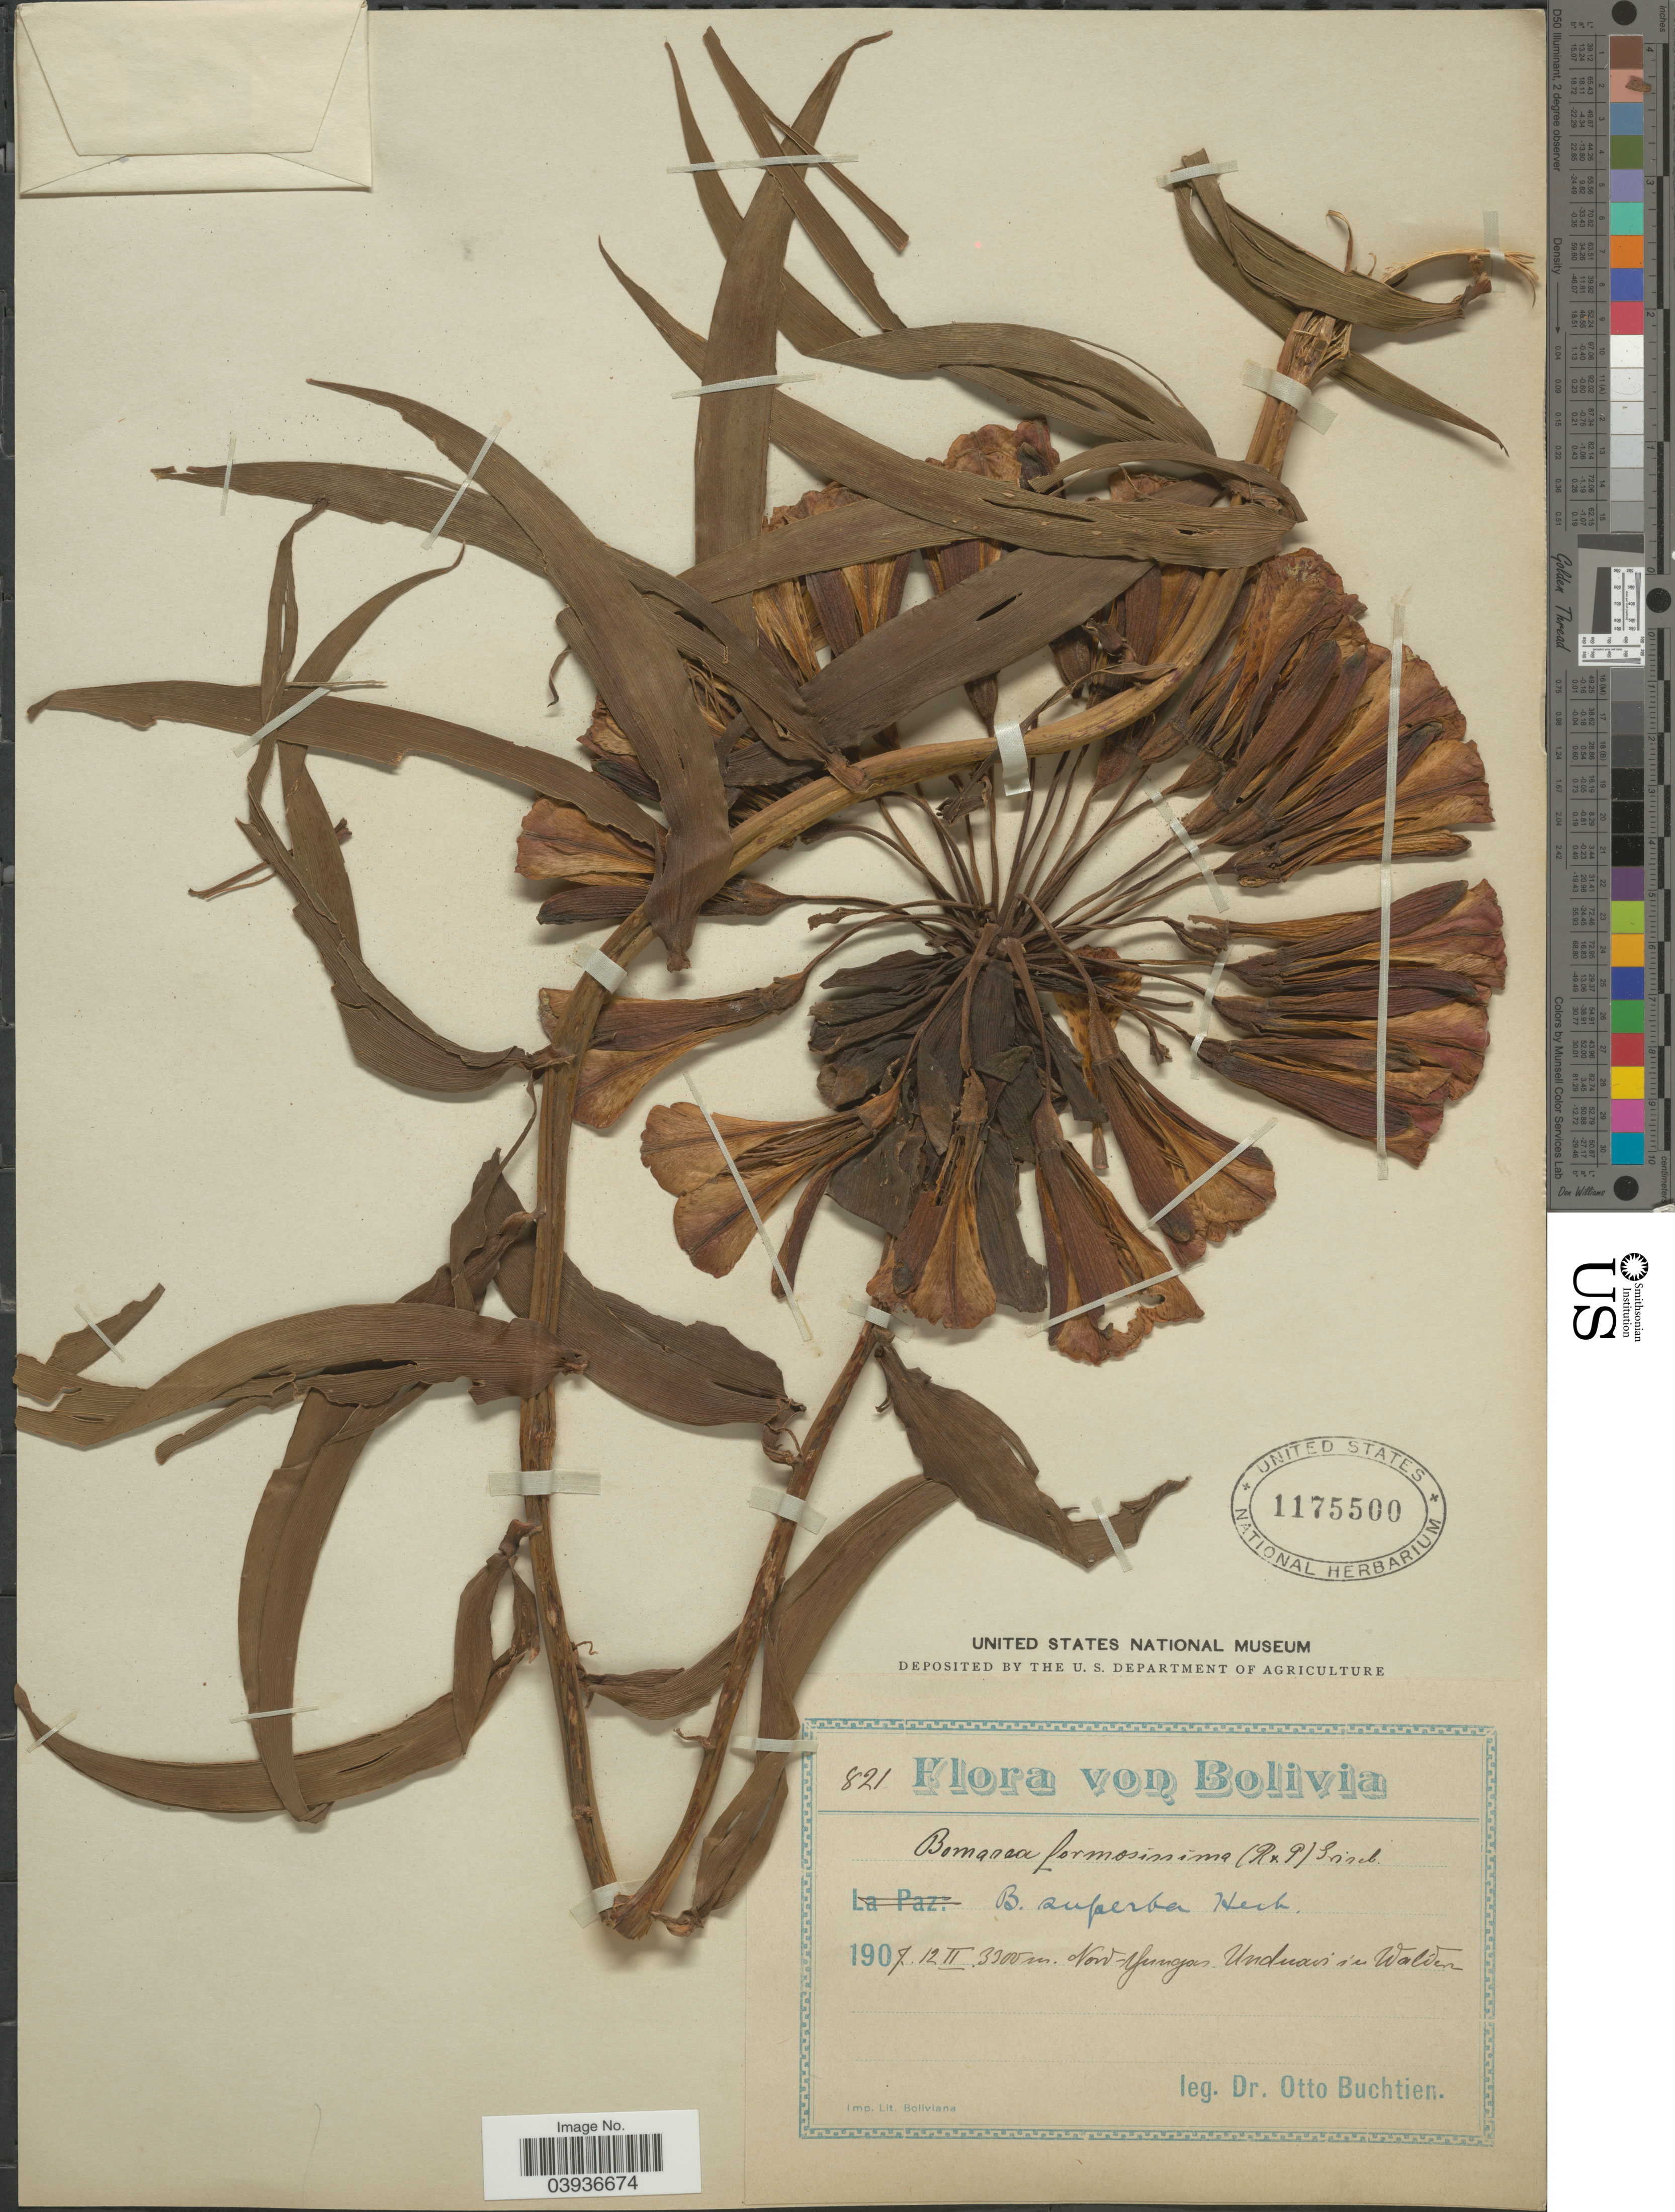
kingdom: Plantae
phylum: Tracheophyta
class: Liliopsida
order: Liliales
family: Alstroemeriaceae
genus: Bomarea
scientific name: Bomarea superba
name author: Herbert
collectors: O. Buchtien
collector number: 821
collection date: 1907-02-12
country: Bolivia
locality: Nord-Yungas. Unduavi in Walden.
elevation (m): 3300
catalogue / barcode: US 1175500